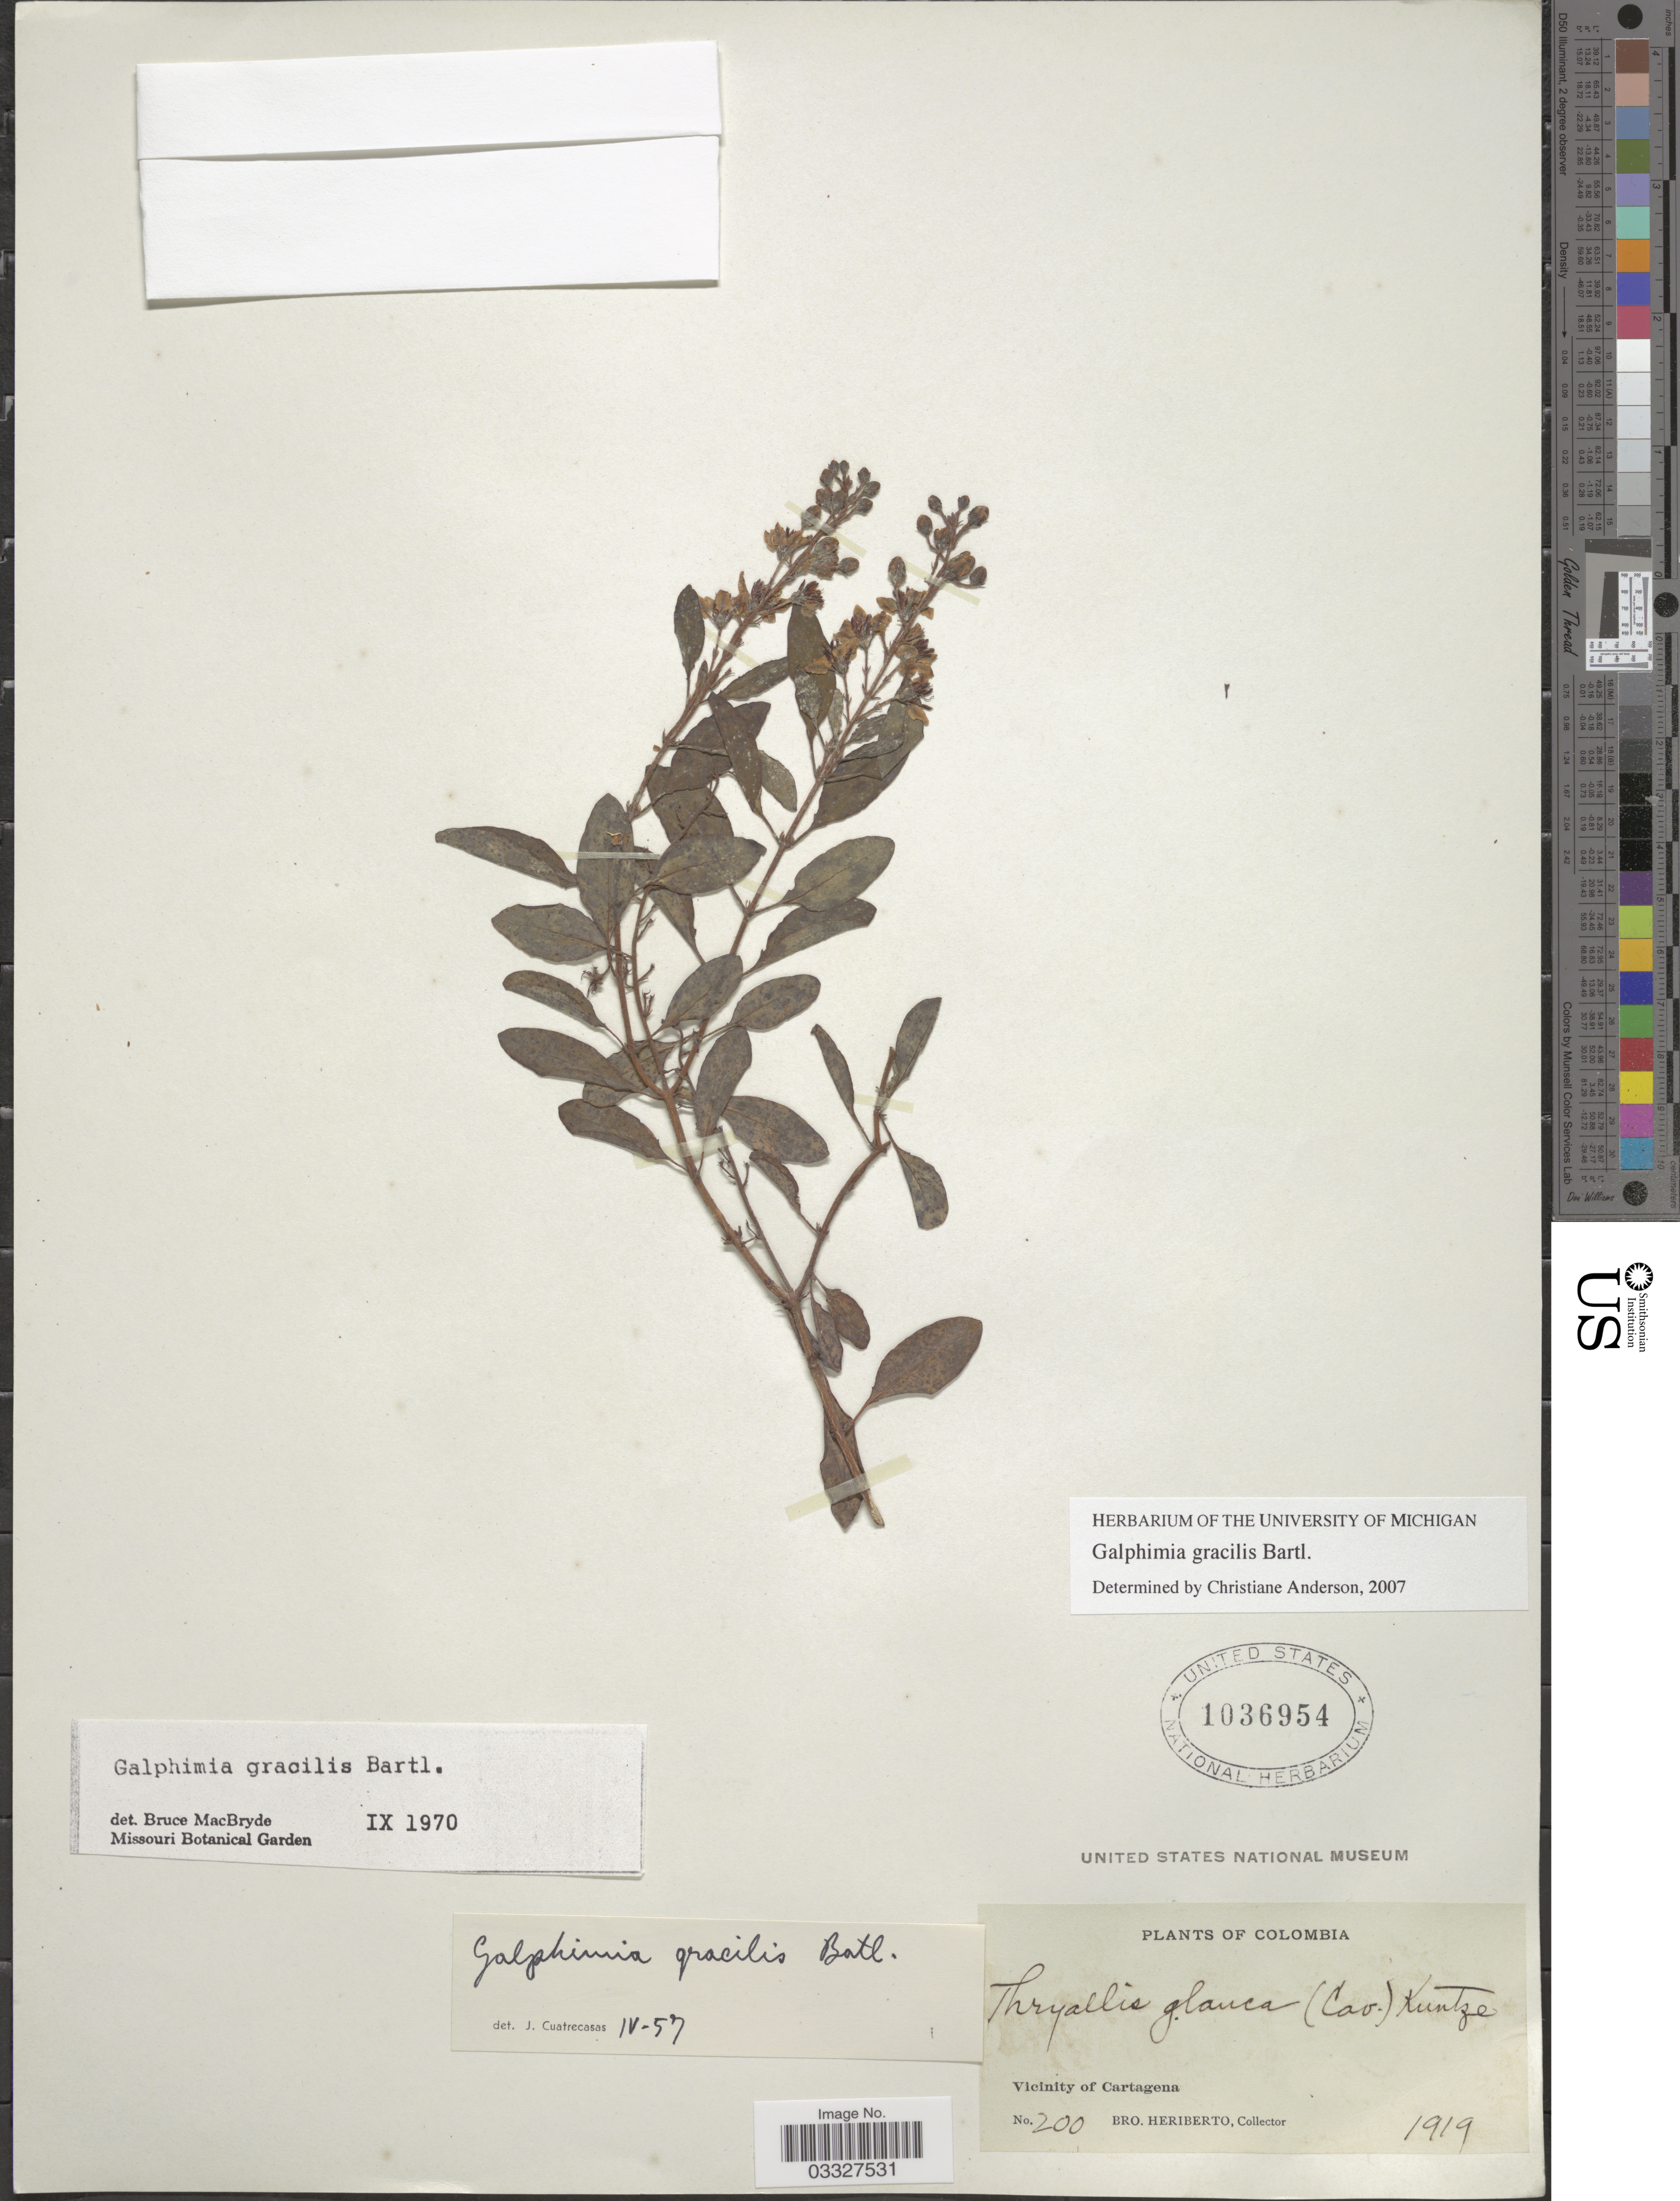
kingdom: Plantae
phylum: Tracheophyta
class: Magnoliopsida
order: Malpighiales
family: Malpighiaceae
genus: Galphimia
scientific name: Galphimia gracilis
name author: Bartl.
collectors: B. Heriberto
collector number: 200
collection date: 1919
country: Colombia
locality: Vicinity of Cartagena.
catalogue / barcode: US 1036954